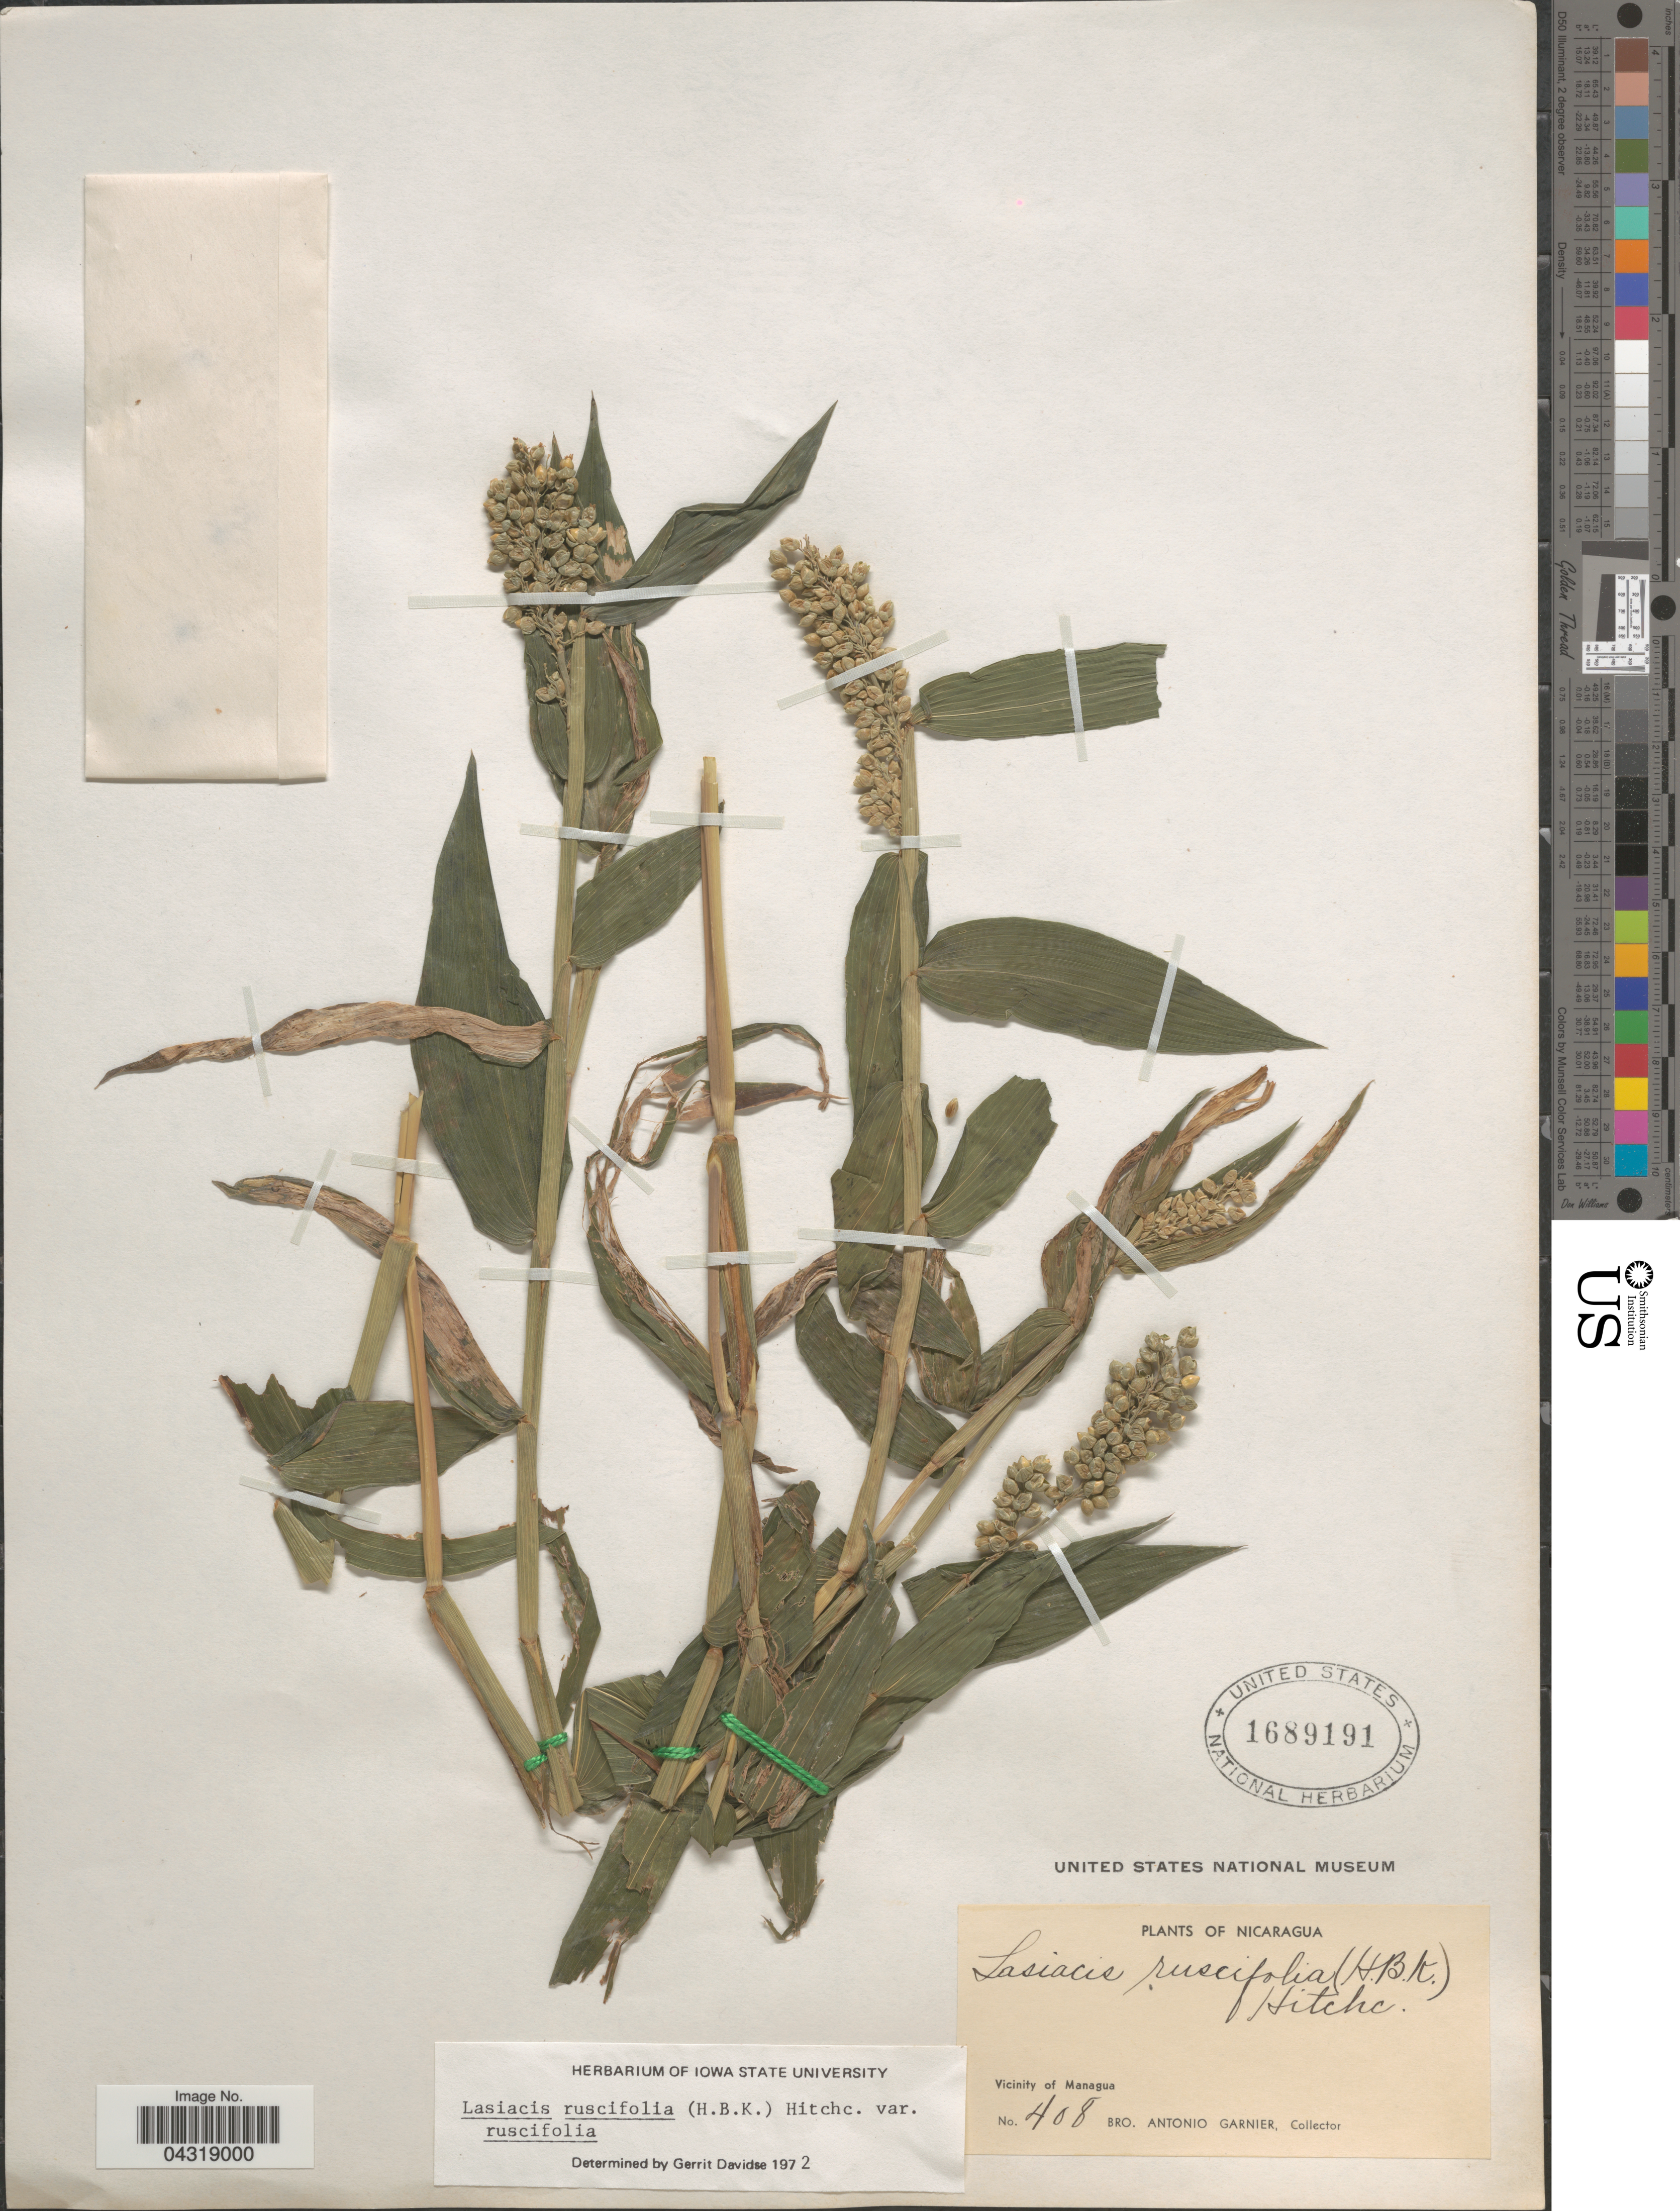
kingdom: Plantae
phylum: Tracheophyta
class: Liliopsida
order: Poales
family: Poaceae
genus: Lasiacis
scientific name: Lasiacis ruscifolia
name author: (Kunth) Hitchc.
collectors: Bro. A. Garnier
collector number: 408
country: Nicaragua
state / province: Managua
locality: Vicinity of Managua.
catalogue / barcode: US 1689191